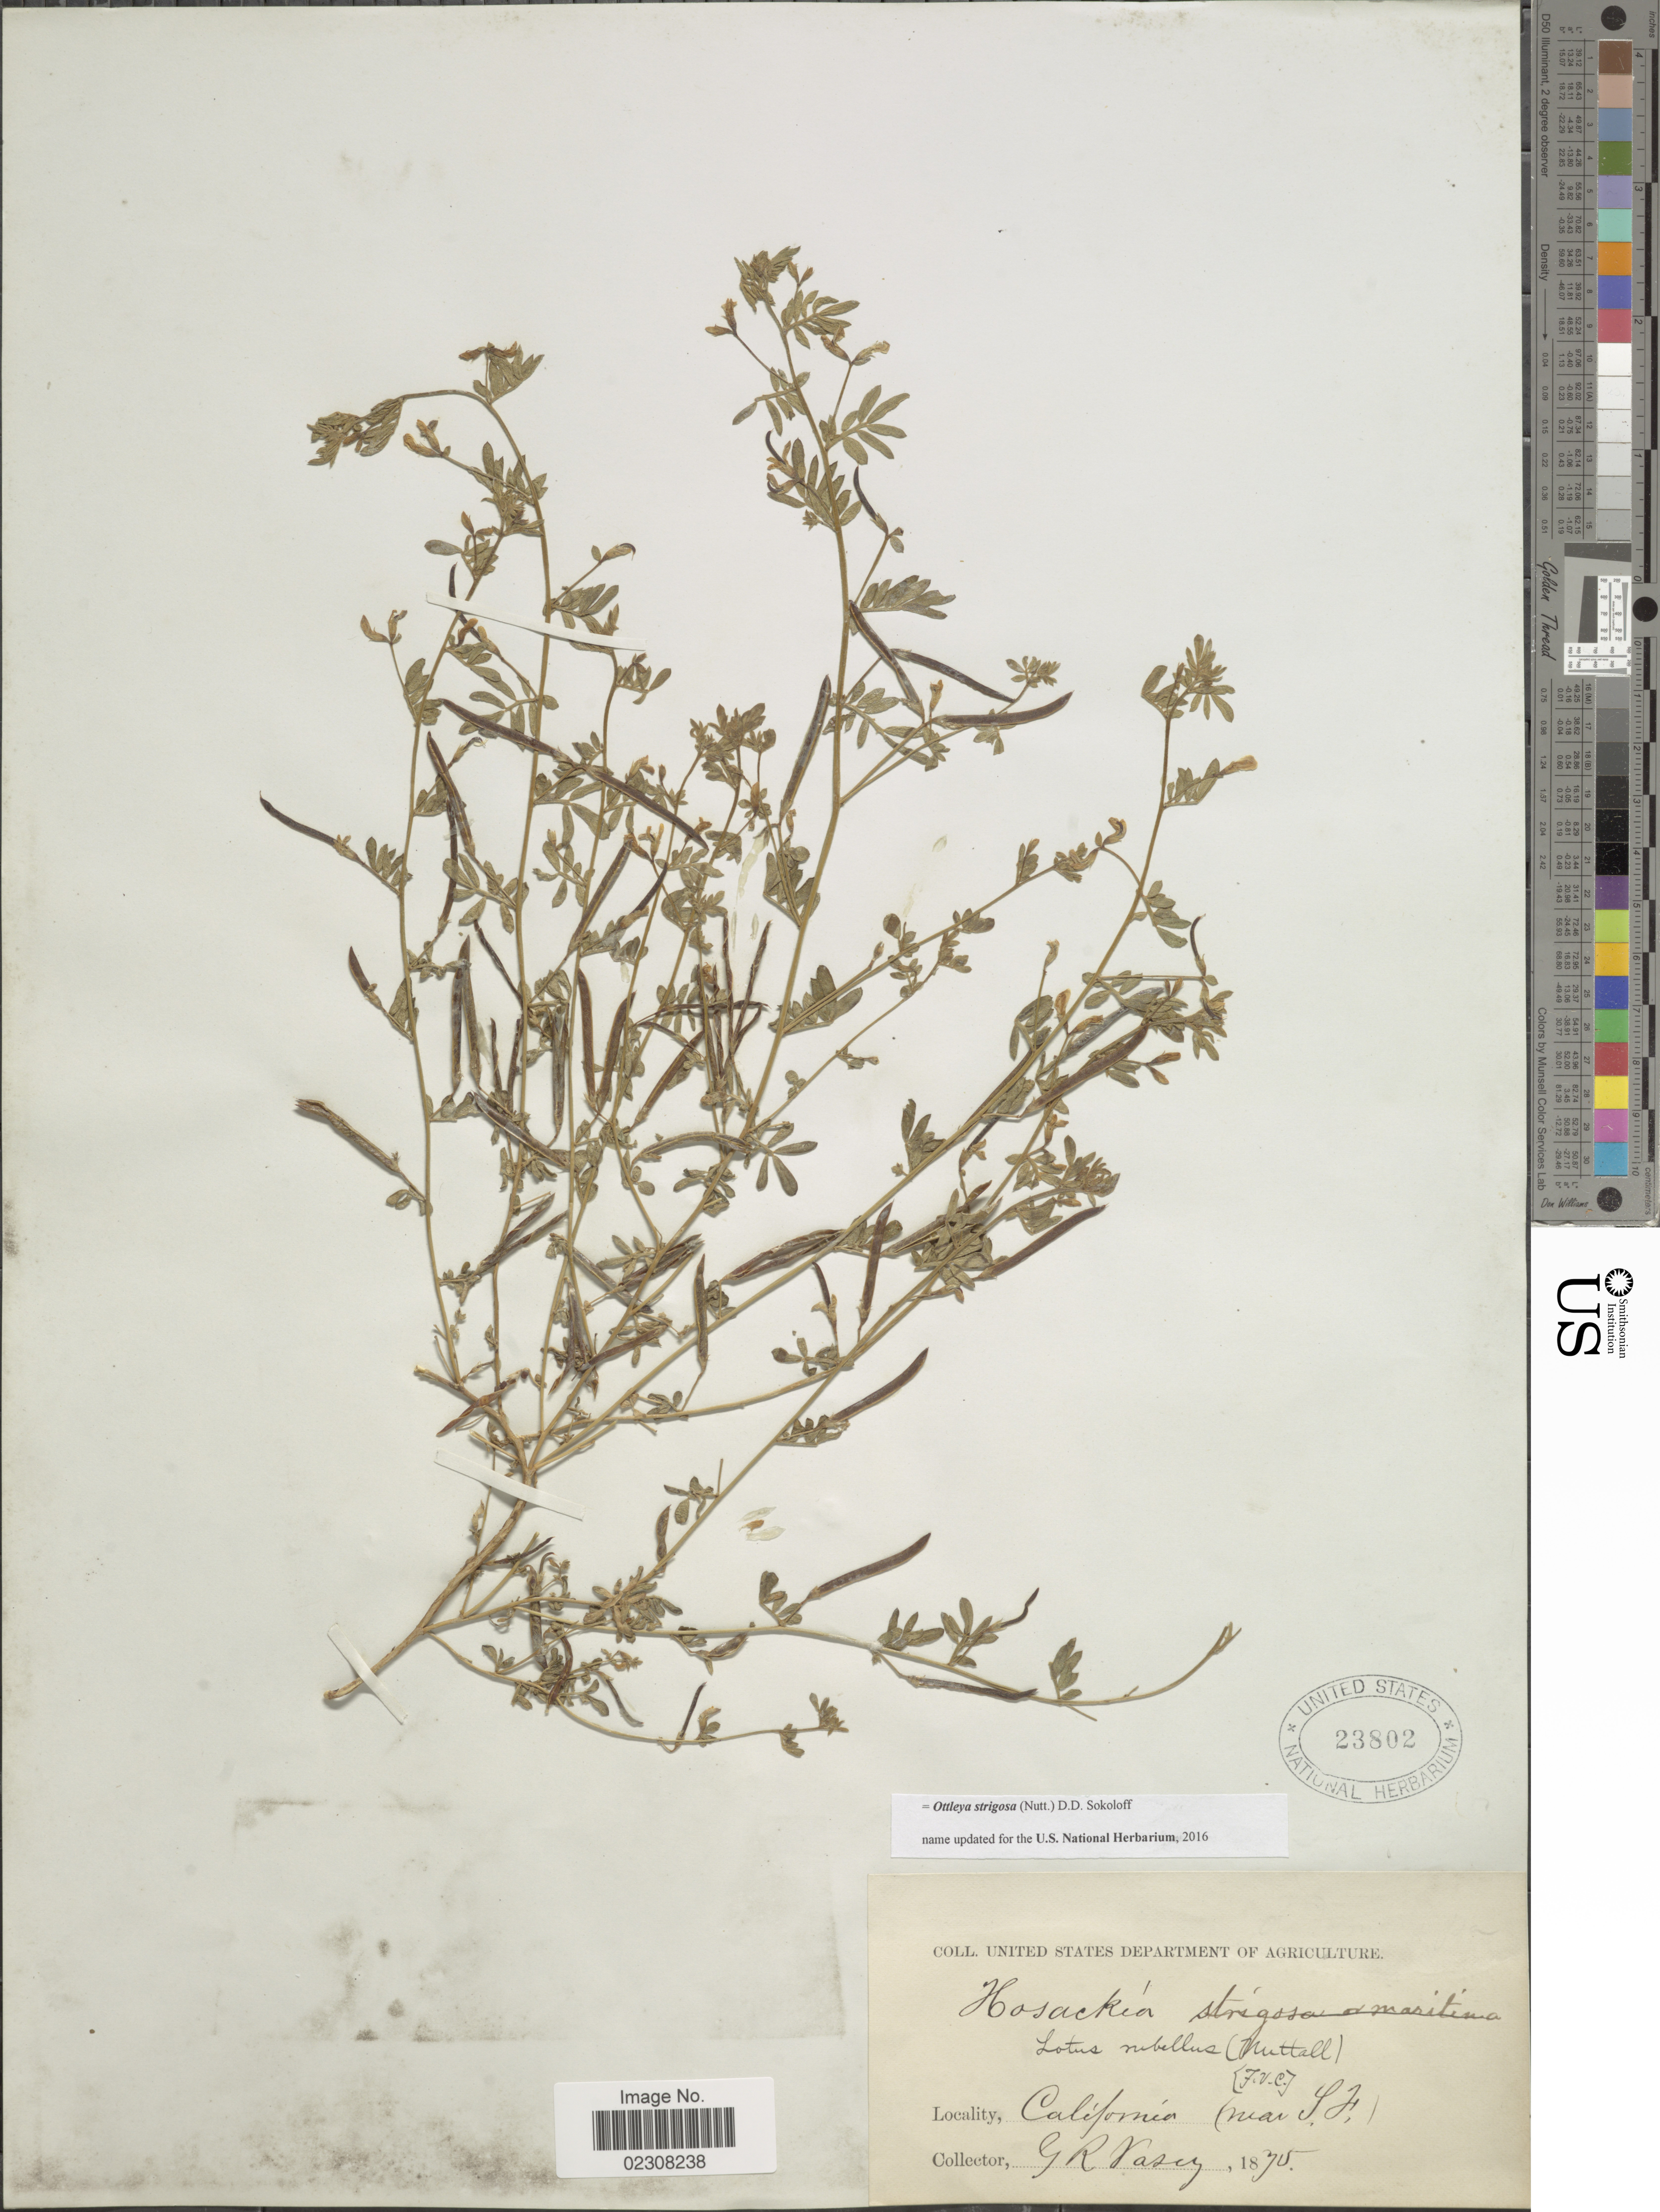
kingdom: Plantae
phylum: Tracheophyta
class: Magnoliopsida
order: Fabales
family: Fabaceae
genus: Ottleya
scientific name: Ottleya strigosa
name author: (Nutt.) D.D. Sokoloff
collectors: G. R. Vasey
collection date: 1875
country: United States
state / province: California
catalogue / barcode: US 23802